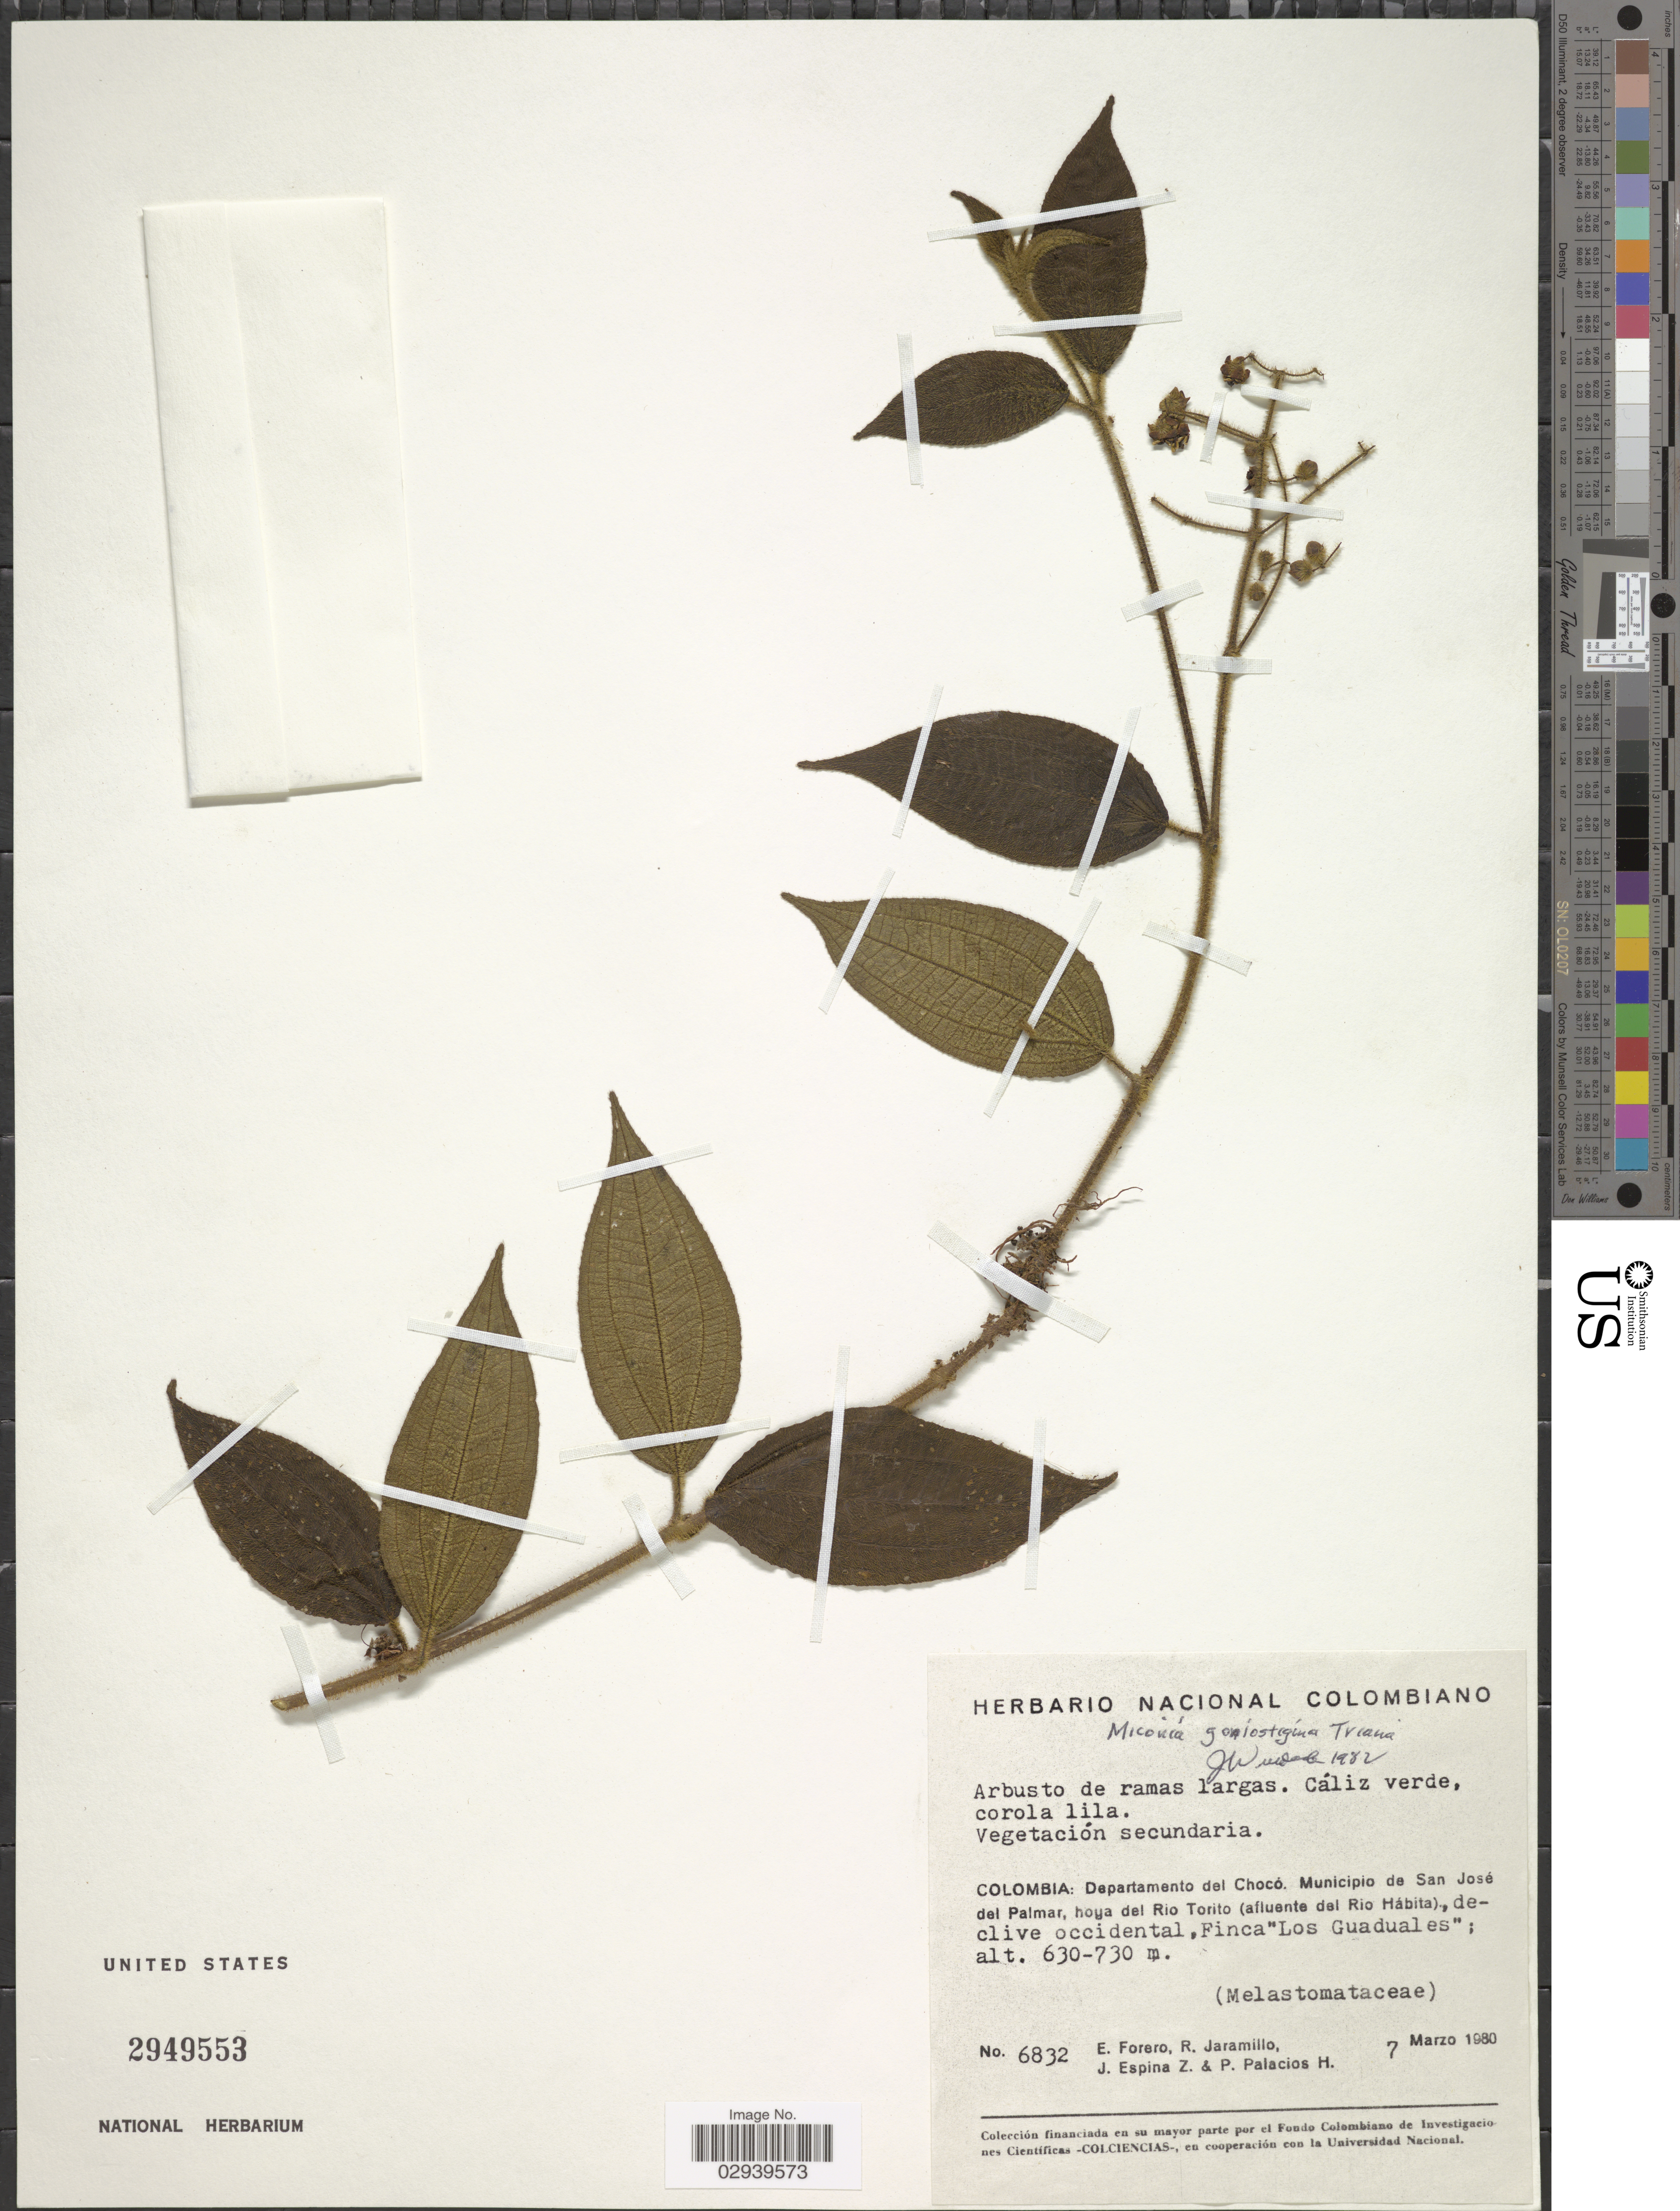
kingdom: Plantae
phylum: Tracheophyta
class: Magnoliopsida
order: Myrtales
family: Melastomataceae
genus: Miconia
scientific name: Miconia goniostigma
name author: Triana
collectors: R. Jaramillo, J. Espina, P. Palacios H. & E. Forero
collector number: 6832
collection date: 1980-03-07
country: Colombia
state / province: Chocó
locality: Municipio de San José del Palmar, hoya del Rio Torito (afluente del Rio Hábita), declive occidental, Finca "Los Guaduales".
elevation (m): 630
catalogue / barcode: US 2949553